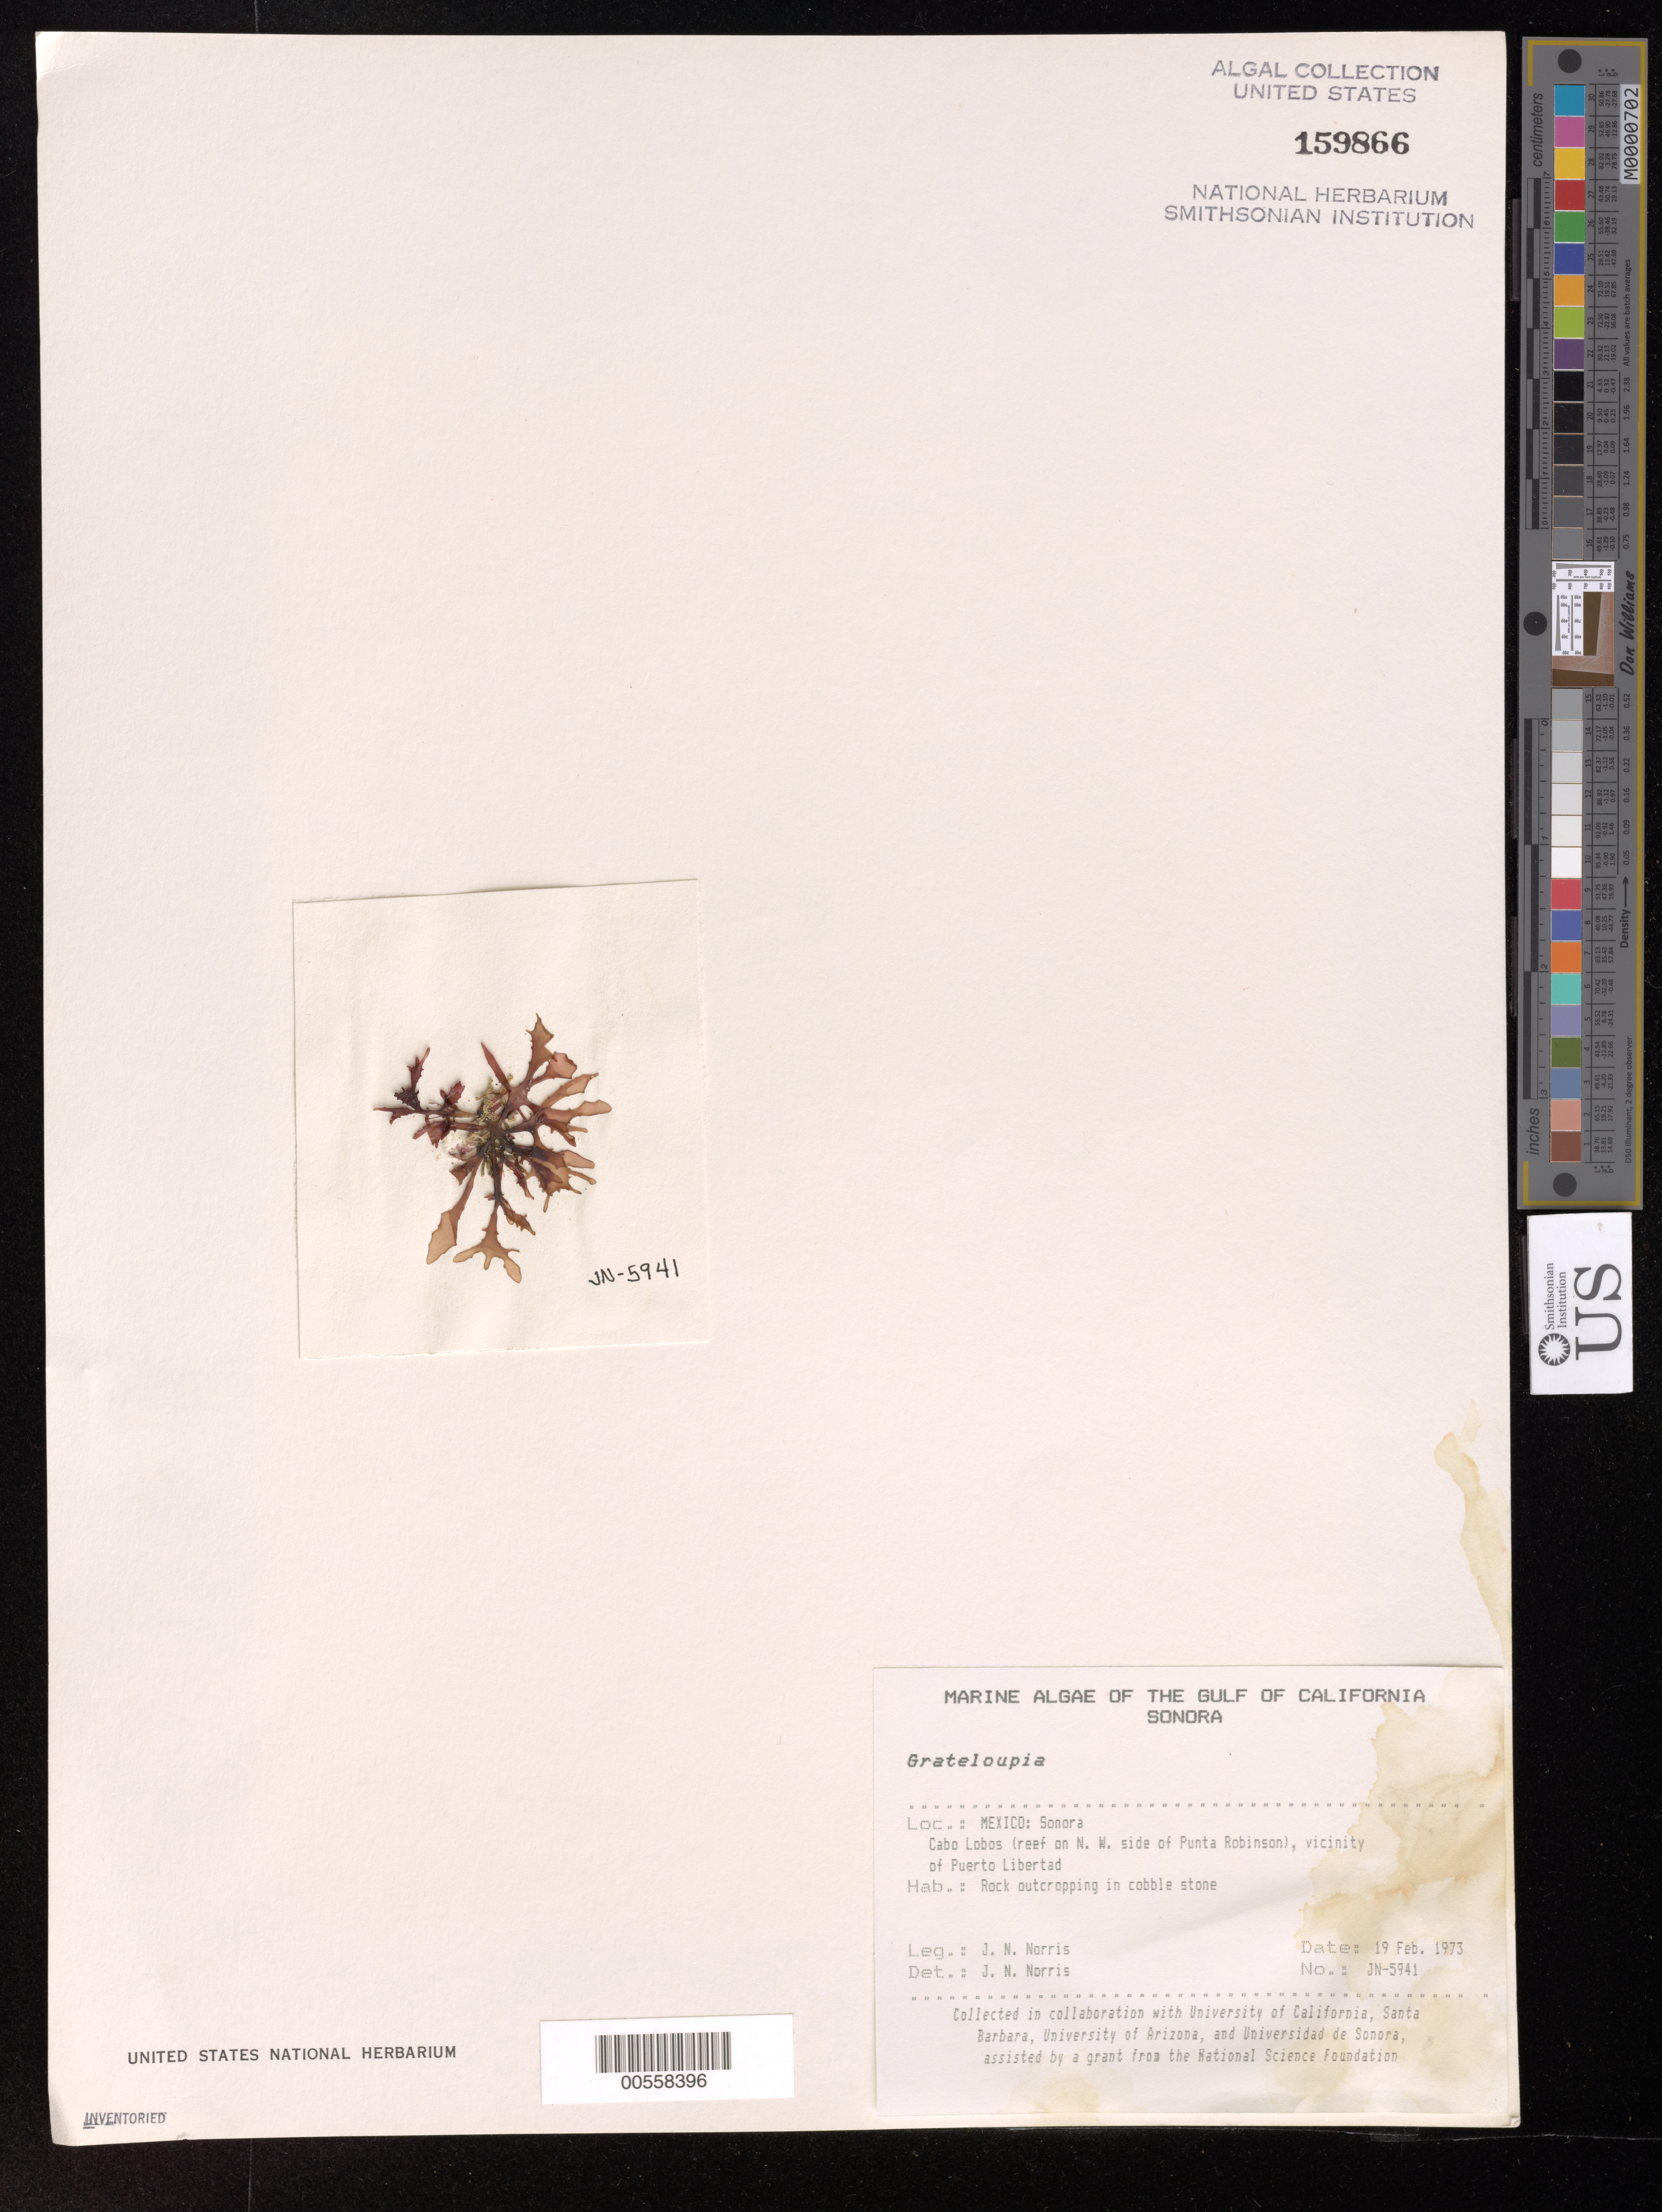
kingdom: Plantae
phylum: Rhodophyta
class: Florideophyceae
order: Halymeniales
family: Halymeniaceae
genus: Grateloupia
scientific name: Grateloupia sp.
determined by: Norris, James N.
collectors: J. N. Norris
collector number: JN-5941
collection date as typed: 19 Feb 1973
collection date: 1973-02-19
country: Mexico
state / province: Sonora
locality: Cabo Lobos, northwest Punta Robinson, Puerto Libertad area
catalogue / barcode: US 159866